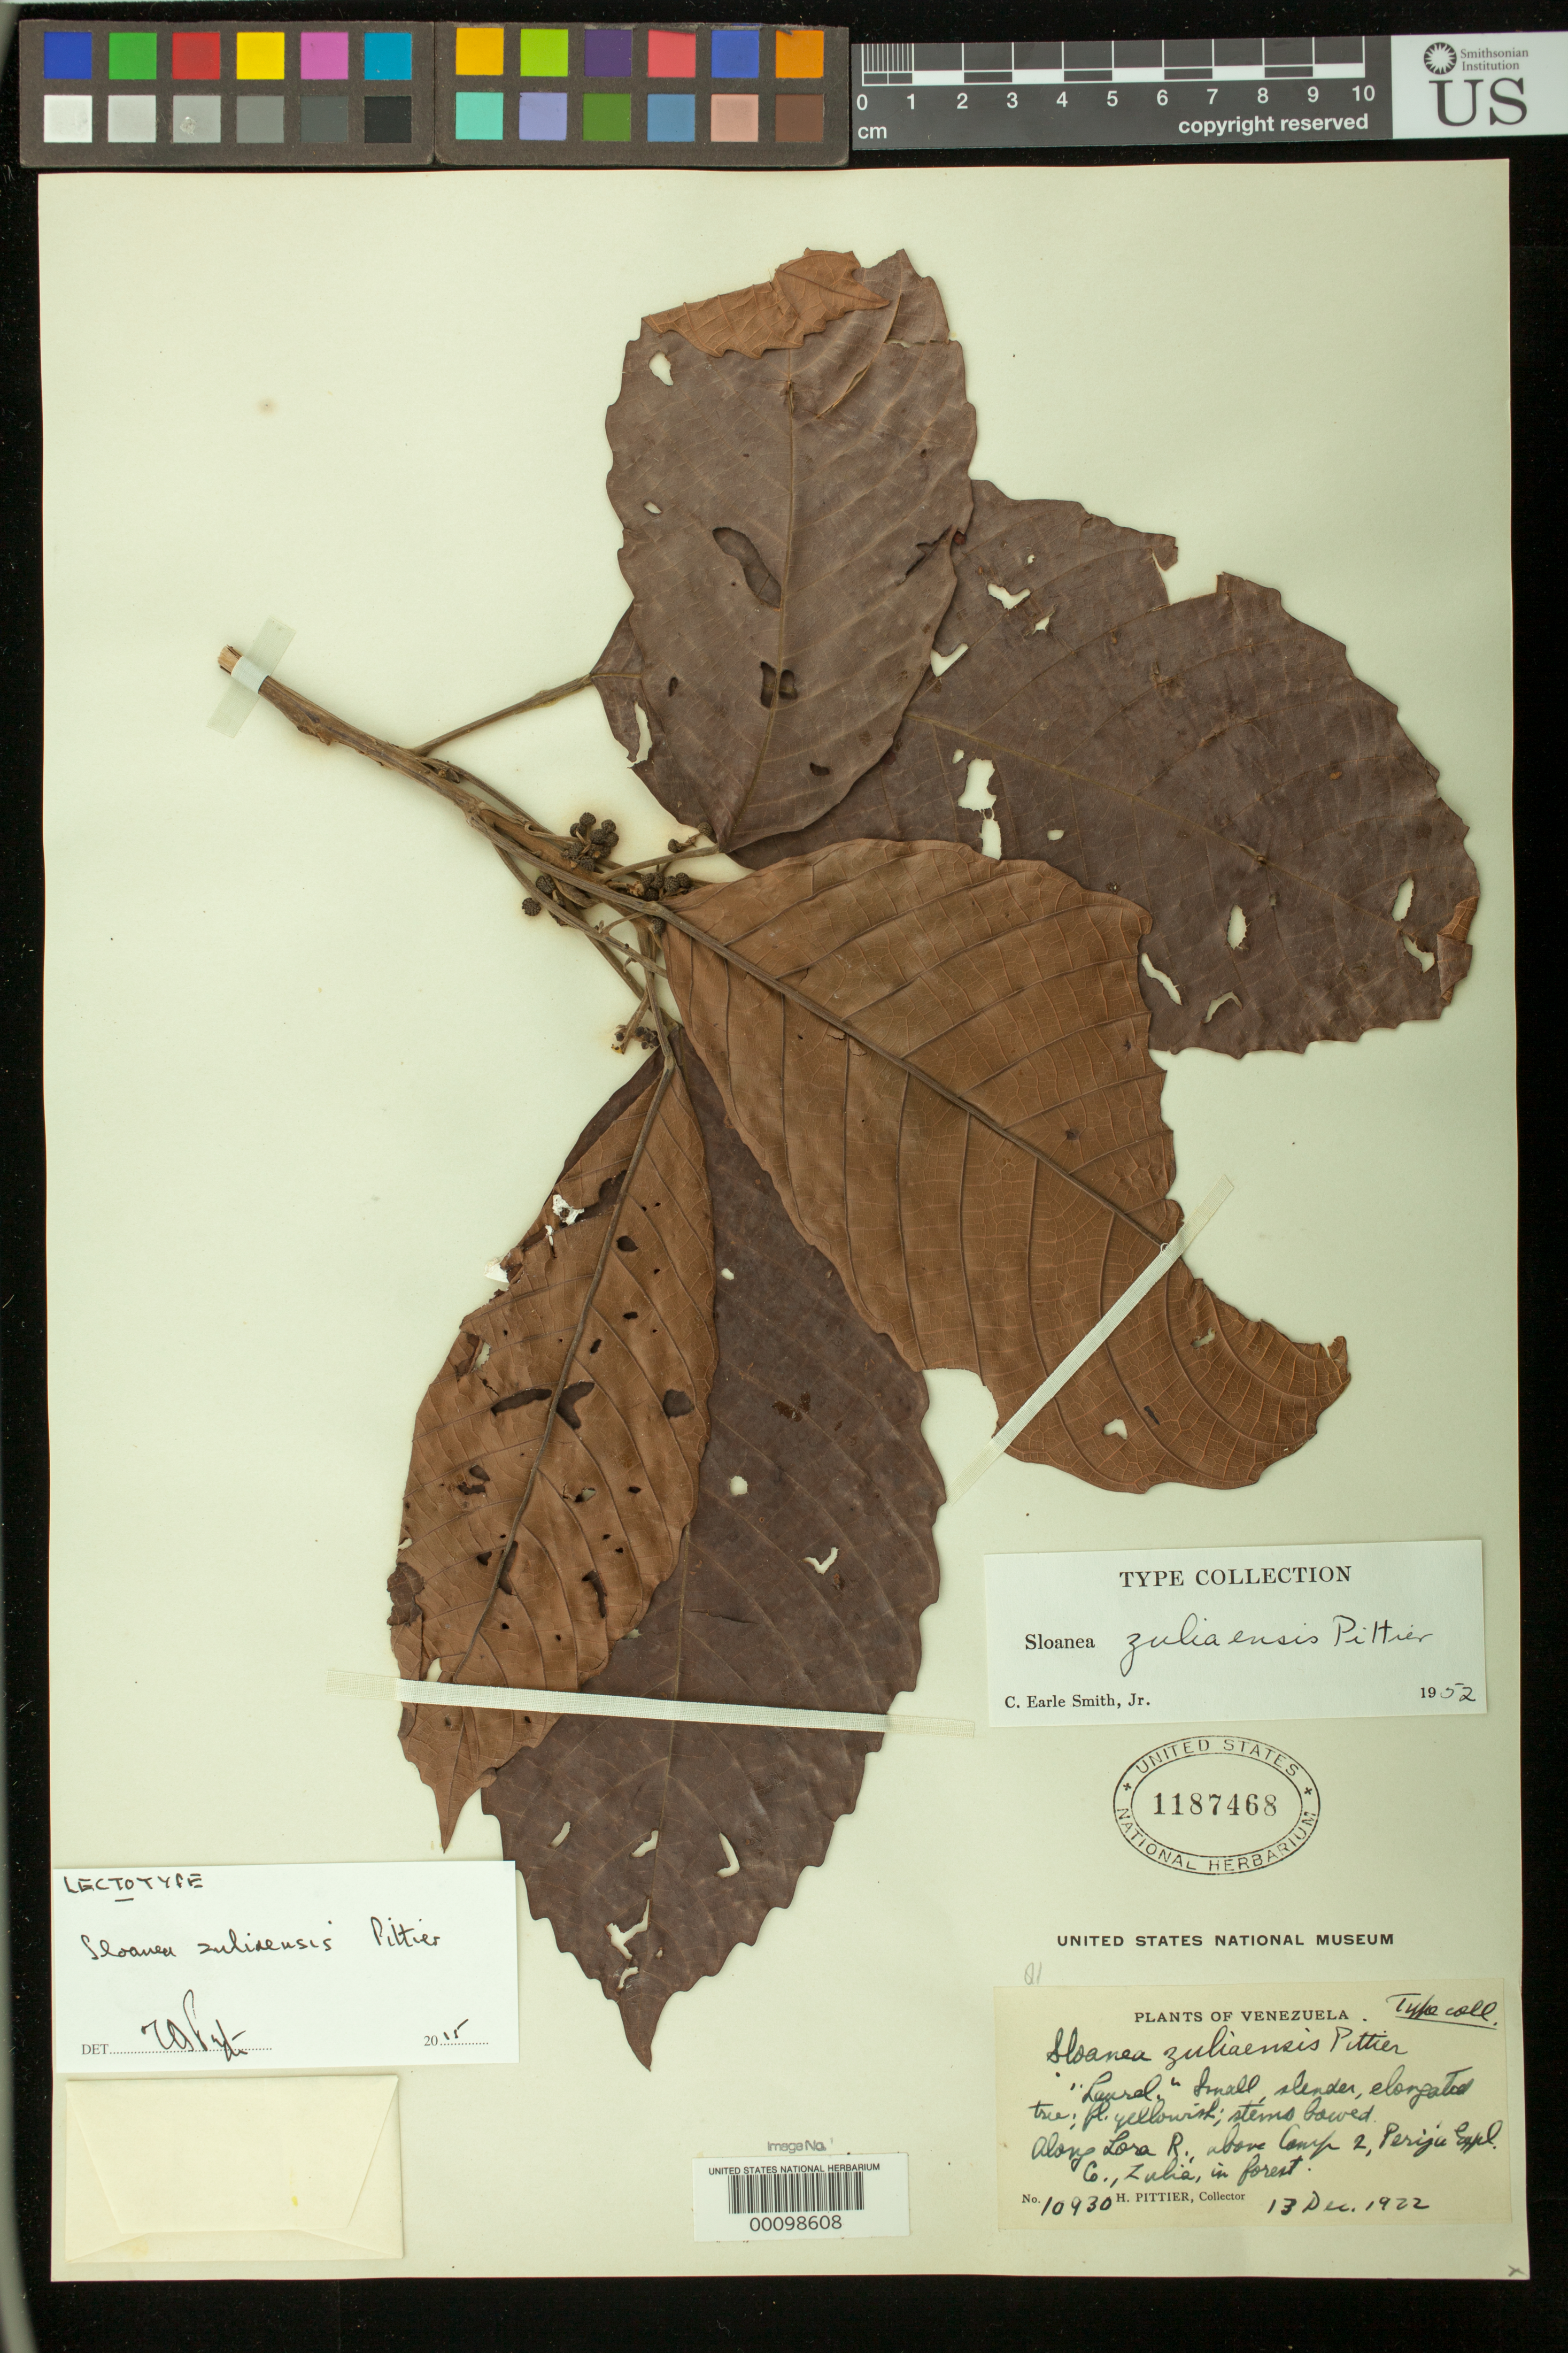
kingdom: Plantae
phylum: Tracheophyta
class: Magnoliopsida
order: Oxalidales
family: Elaeocarpaceae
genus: Sloanea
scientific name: Sloanea zuliaensis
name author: Pittier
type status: Type Collection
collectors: H. F. Pittier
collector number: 10930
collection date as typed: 13 Dec 1922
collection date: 1922-12-13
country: Venezuela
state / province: Zulia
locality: Selvas del Rio Lara, afluente del Santa Ana.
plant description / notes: Specimen annotated as "Type coll." [by Pittier?]; annotated as lectotype by T.D. Pennington (2015)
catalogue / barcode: US 1187468